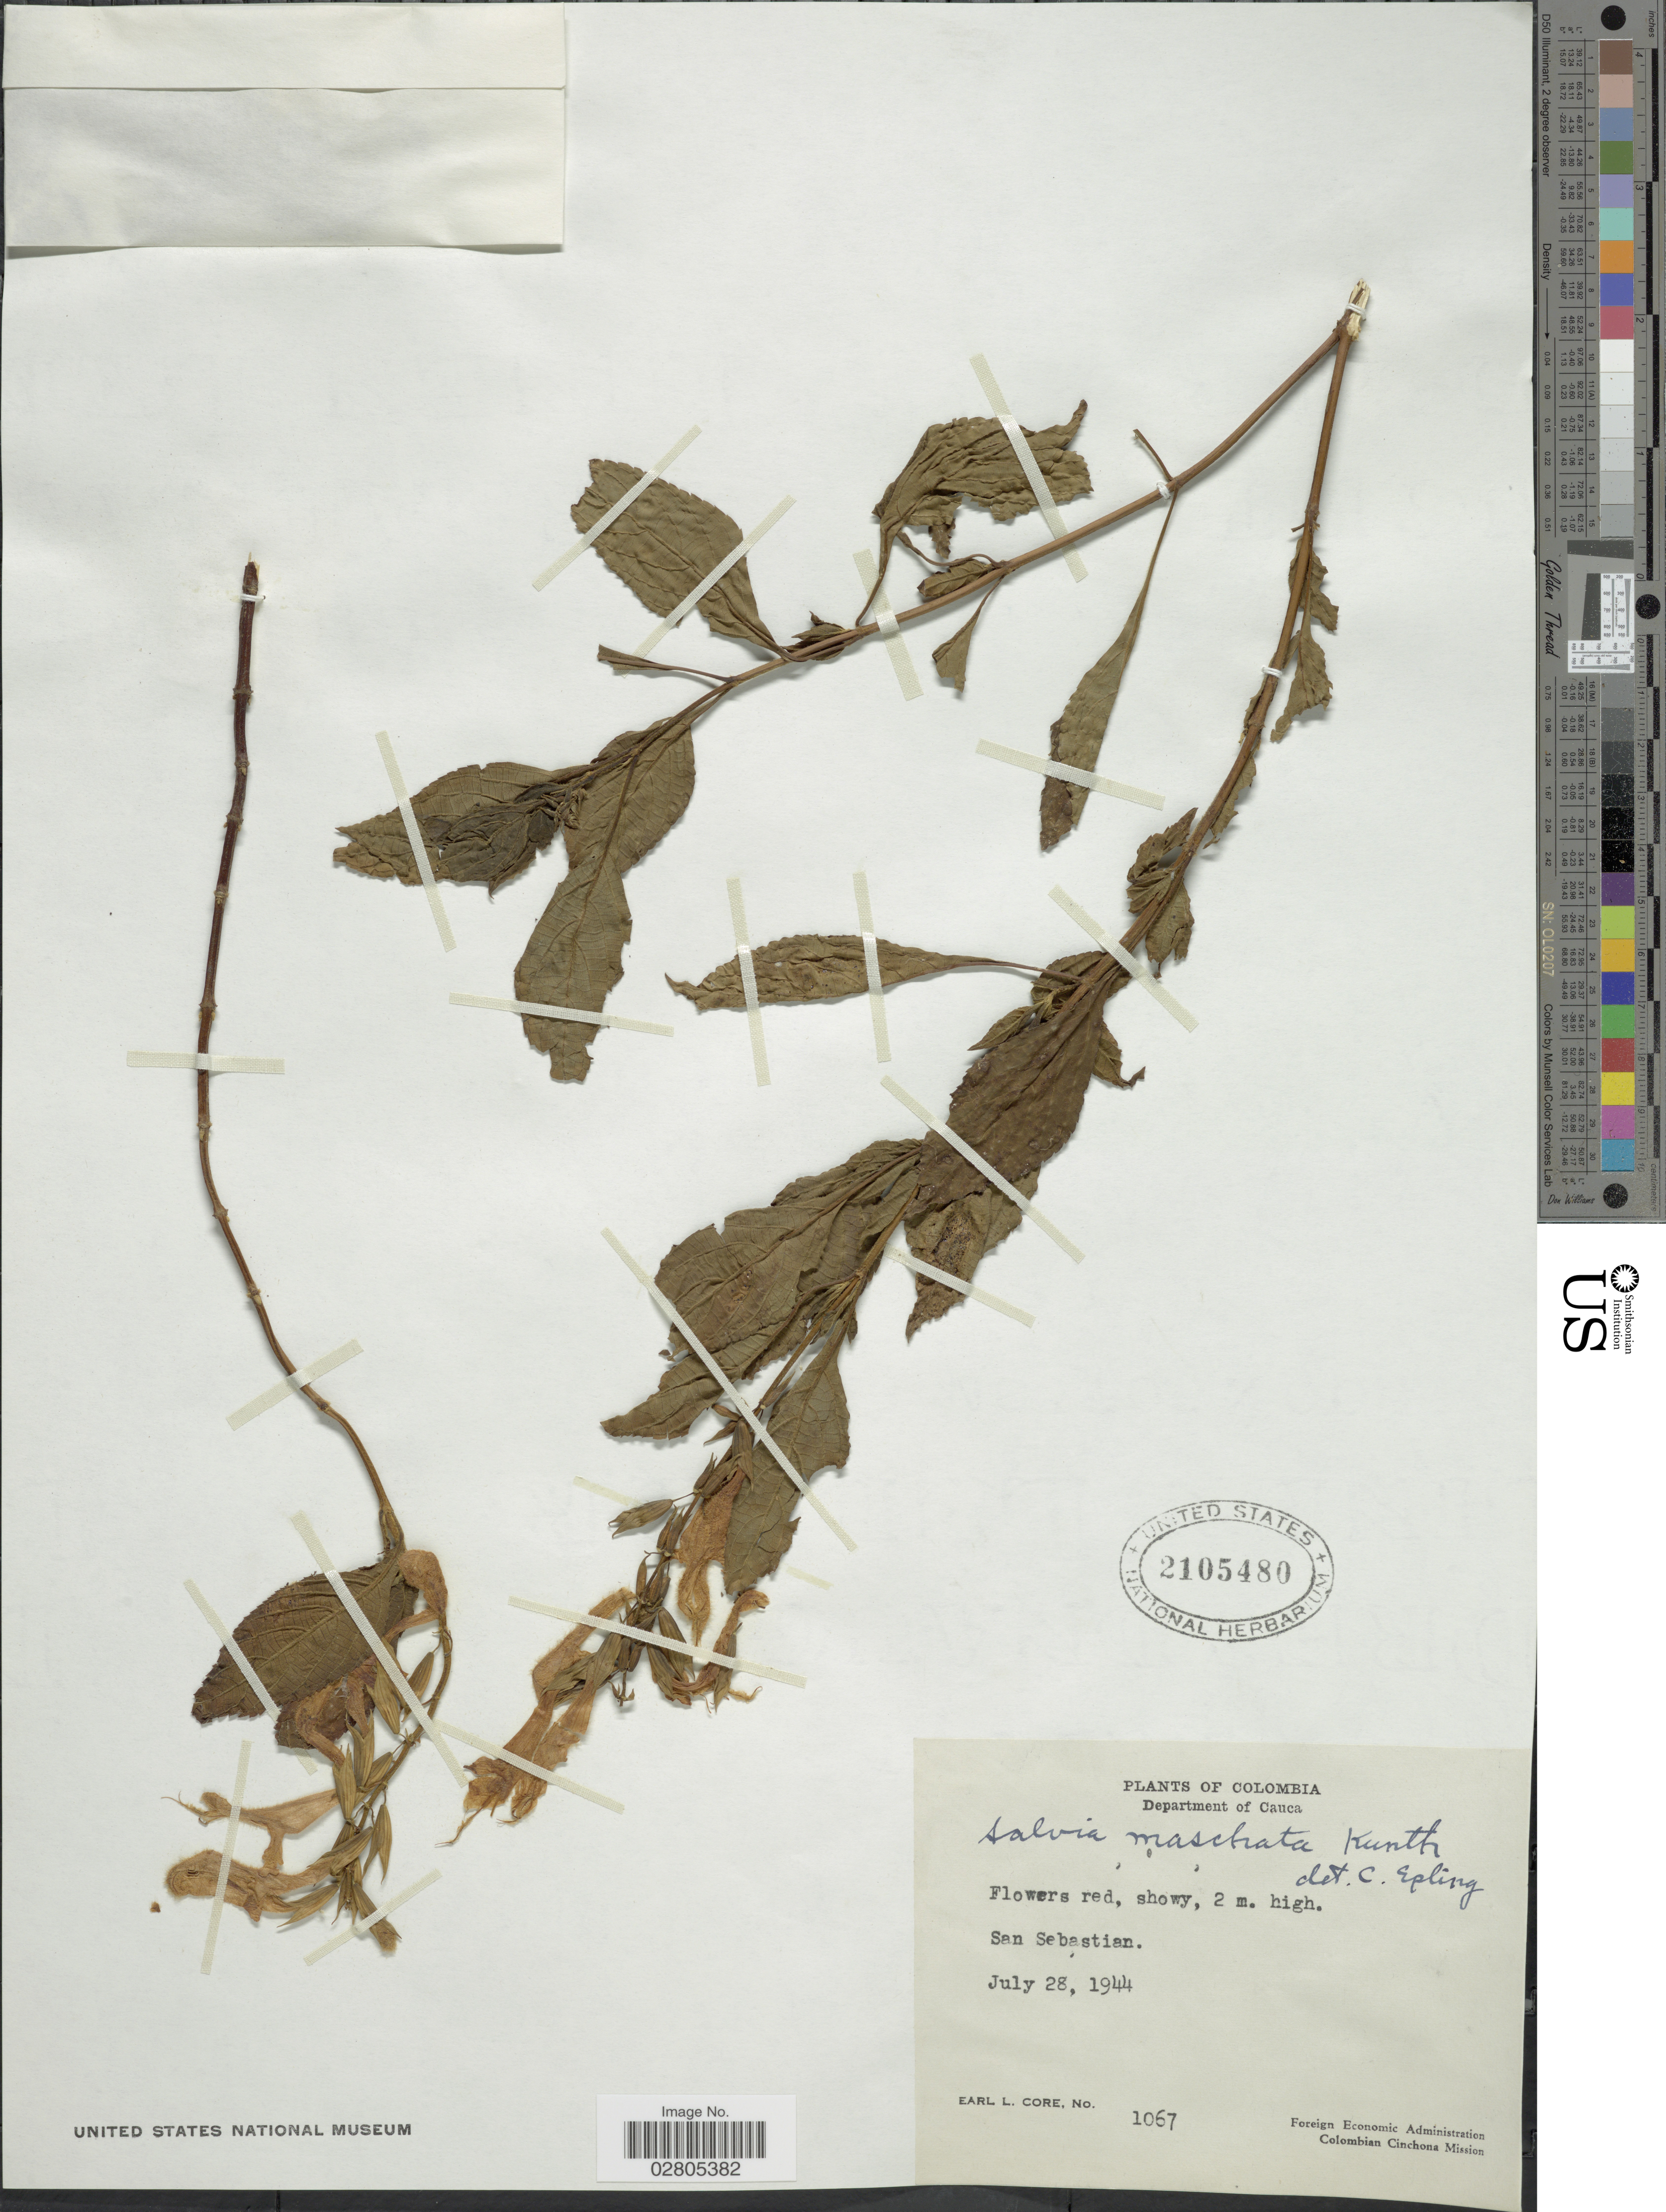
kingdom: Plantae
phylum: Tracheophyta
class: Magnoliopsida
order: Lamiales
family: Lamiaceae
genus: Salvia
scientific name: Salvia tortuosa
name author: Kunth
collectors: E. L. Core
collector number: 1067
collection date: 1944-07-28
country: Colombia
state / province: Cauca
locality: Department of Cauca. San Sebastian.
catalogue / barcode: US 2105480